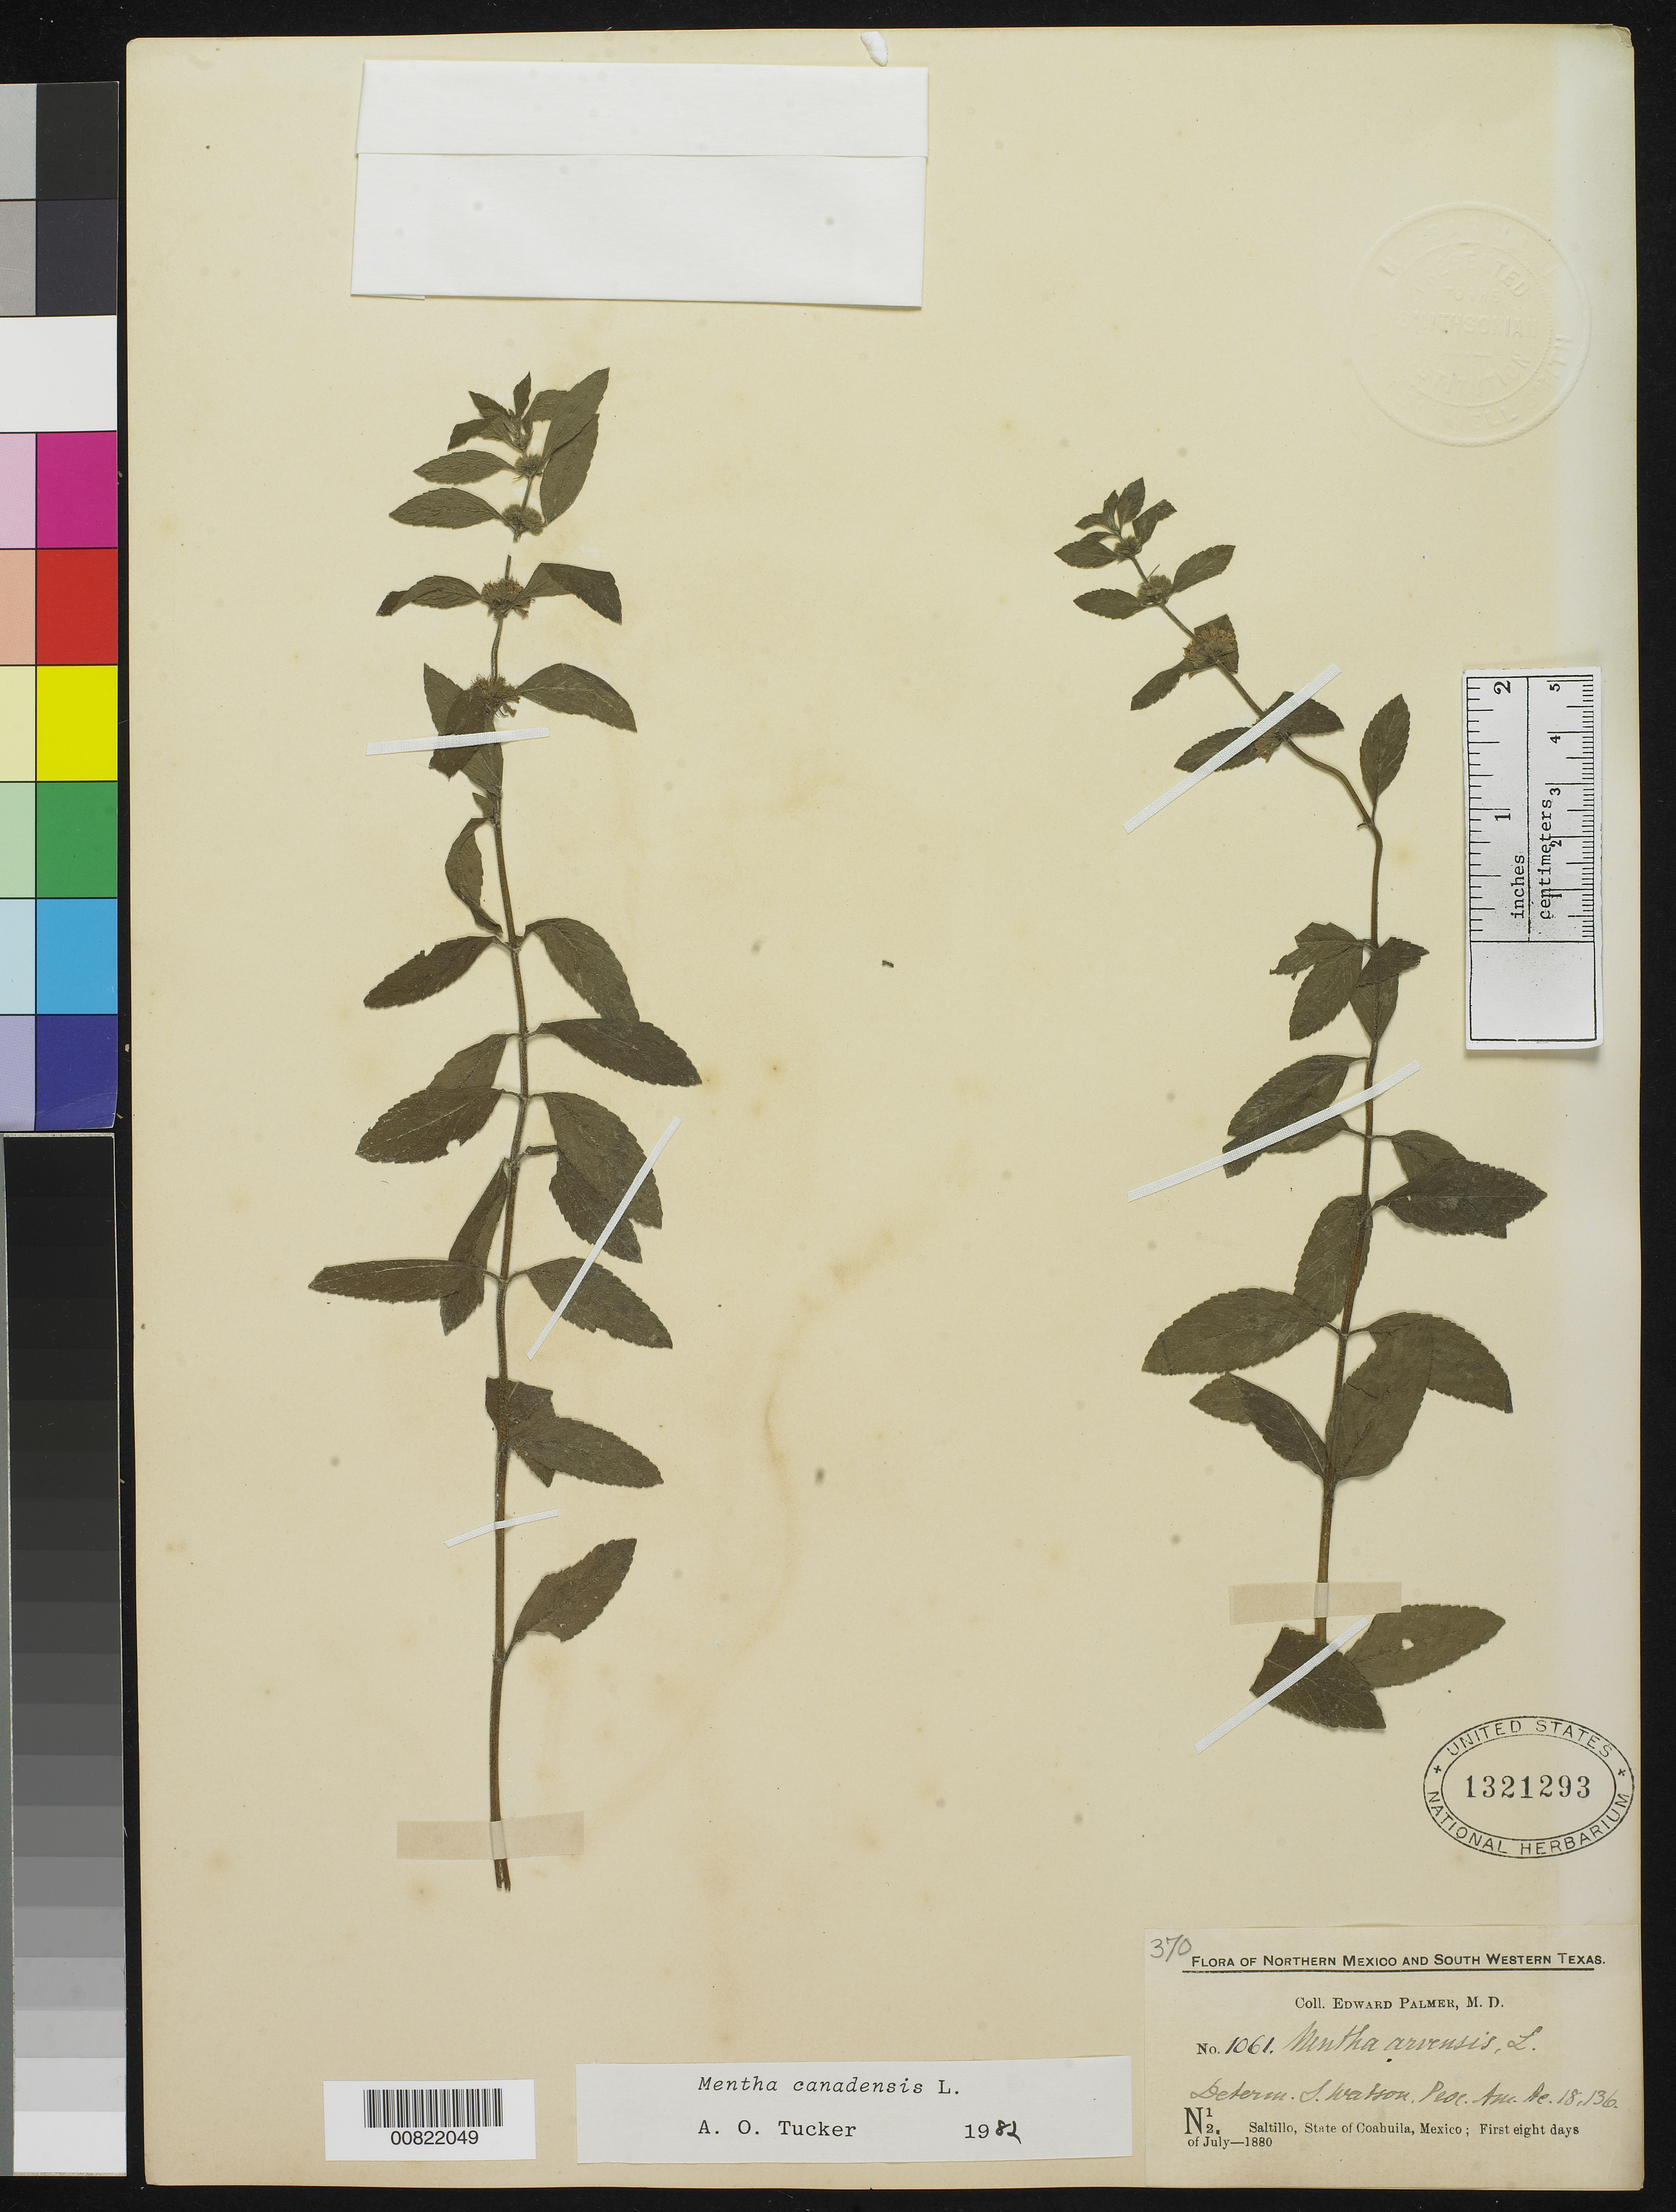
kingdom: Plantae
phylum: Tracheophyta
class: Magnoliopsida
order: Lamiales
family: Lamiaceae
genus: Mentha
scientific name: Mentha canadensis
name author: L.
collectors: E. Palmer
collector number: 1061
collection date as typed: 01 Jul 1880 to 08 Jul 1880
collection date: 1880-07-01/1880-07-08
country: Mexico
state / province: Coahuila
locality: N12. Saltillo, Coahuila.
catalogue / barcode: US 1321293